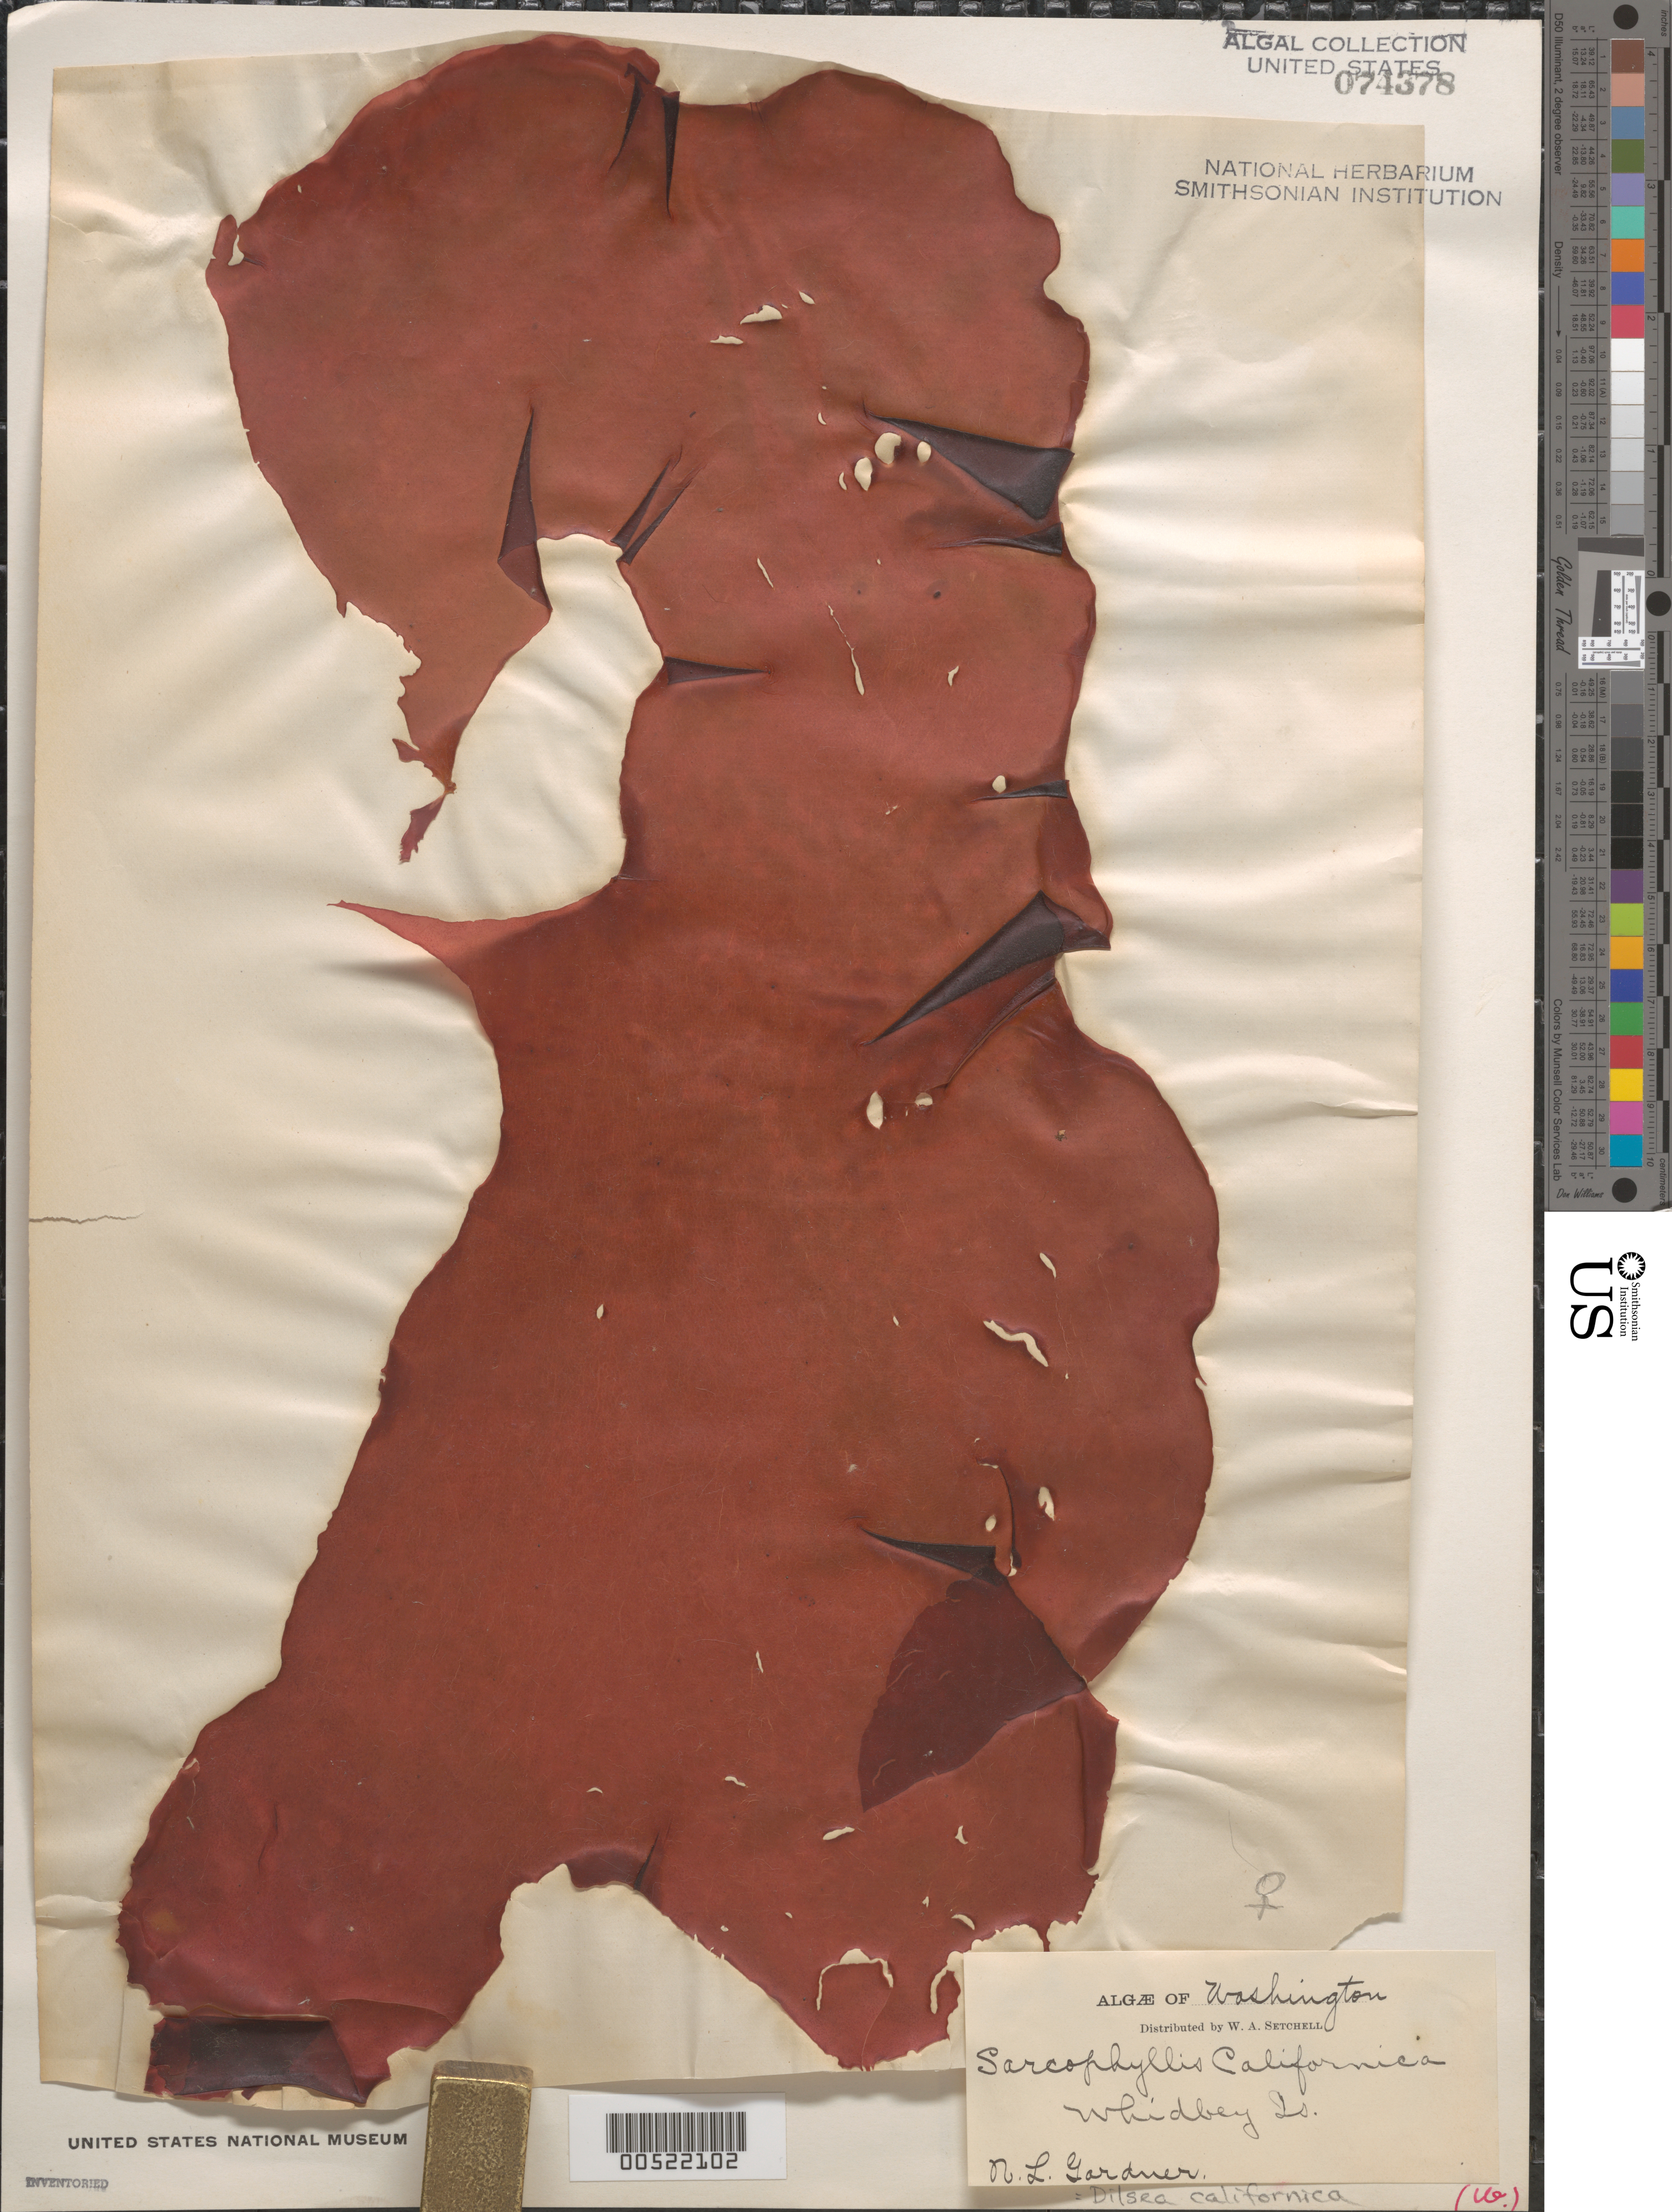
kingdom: Plantae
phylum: Rhodophyta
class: Florideophyceae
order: Gigartinales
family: Dumontiaceae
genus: Dilsea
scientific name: Dilsea californica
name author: (J. Agardh) Kuntze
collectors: N. Gardner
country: United States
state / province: Washington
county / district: Island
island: Whidbey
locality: Puget Sound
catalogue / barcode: US 74378